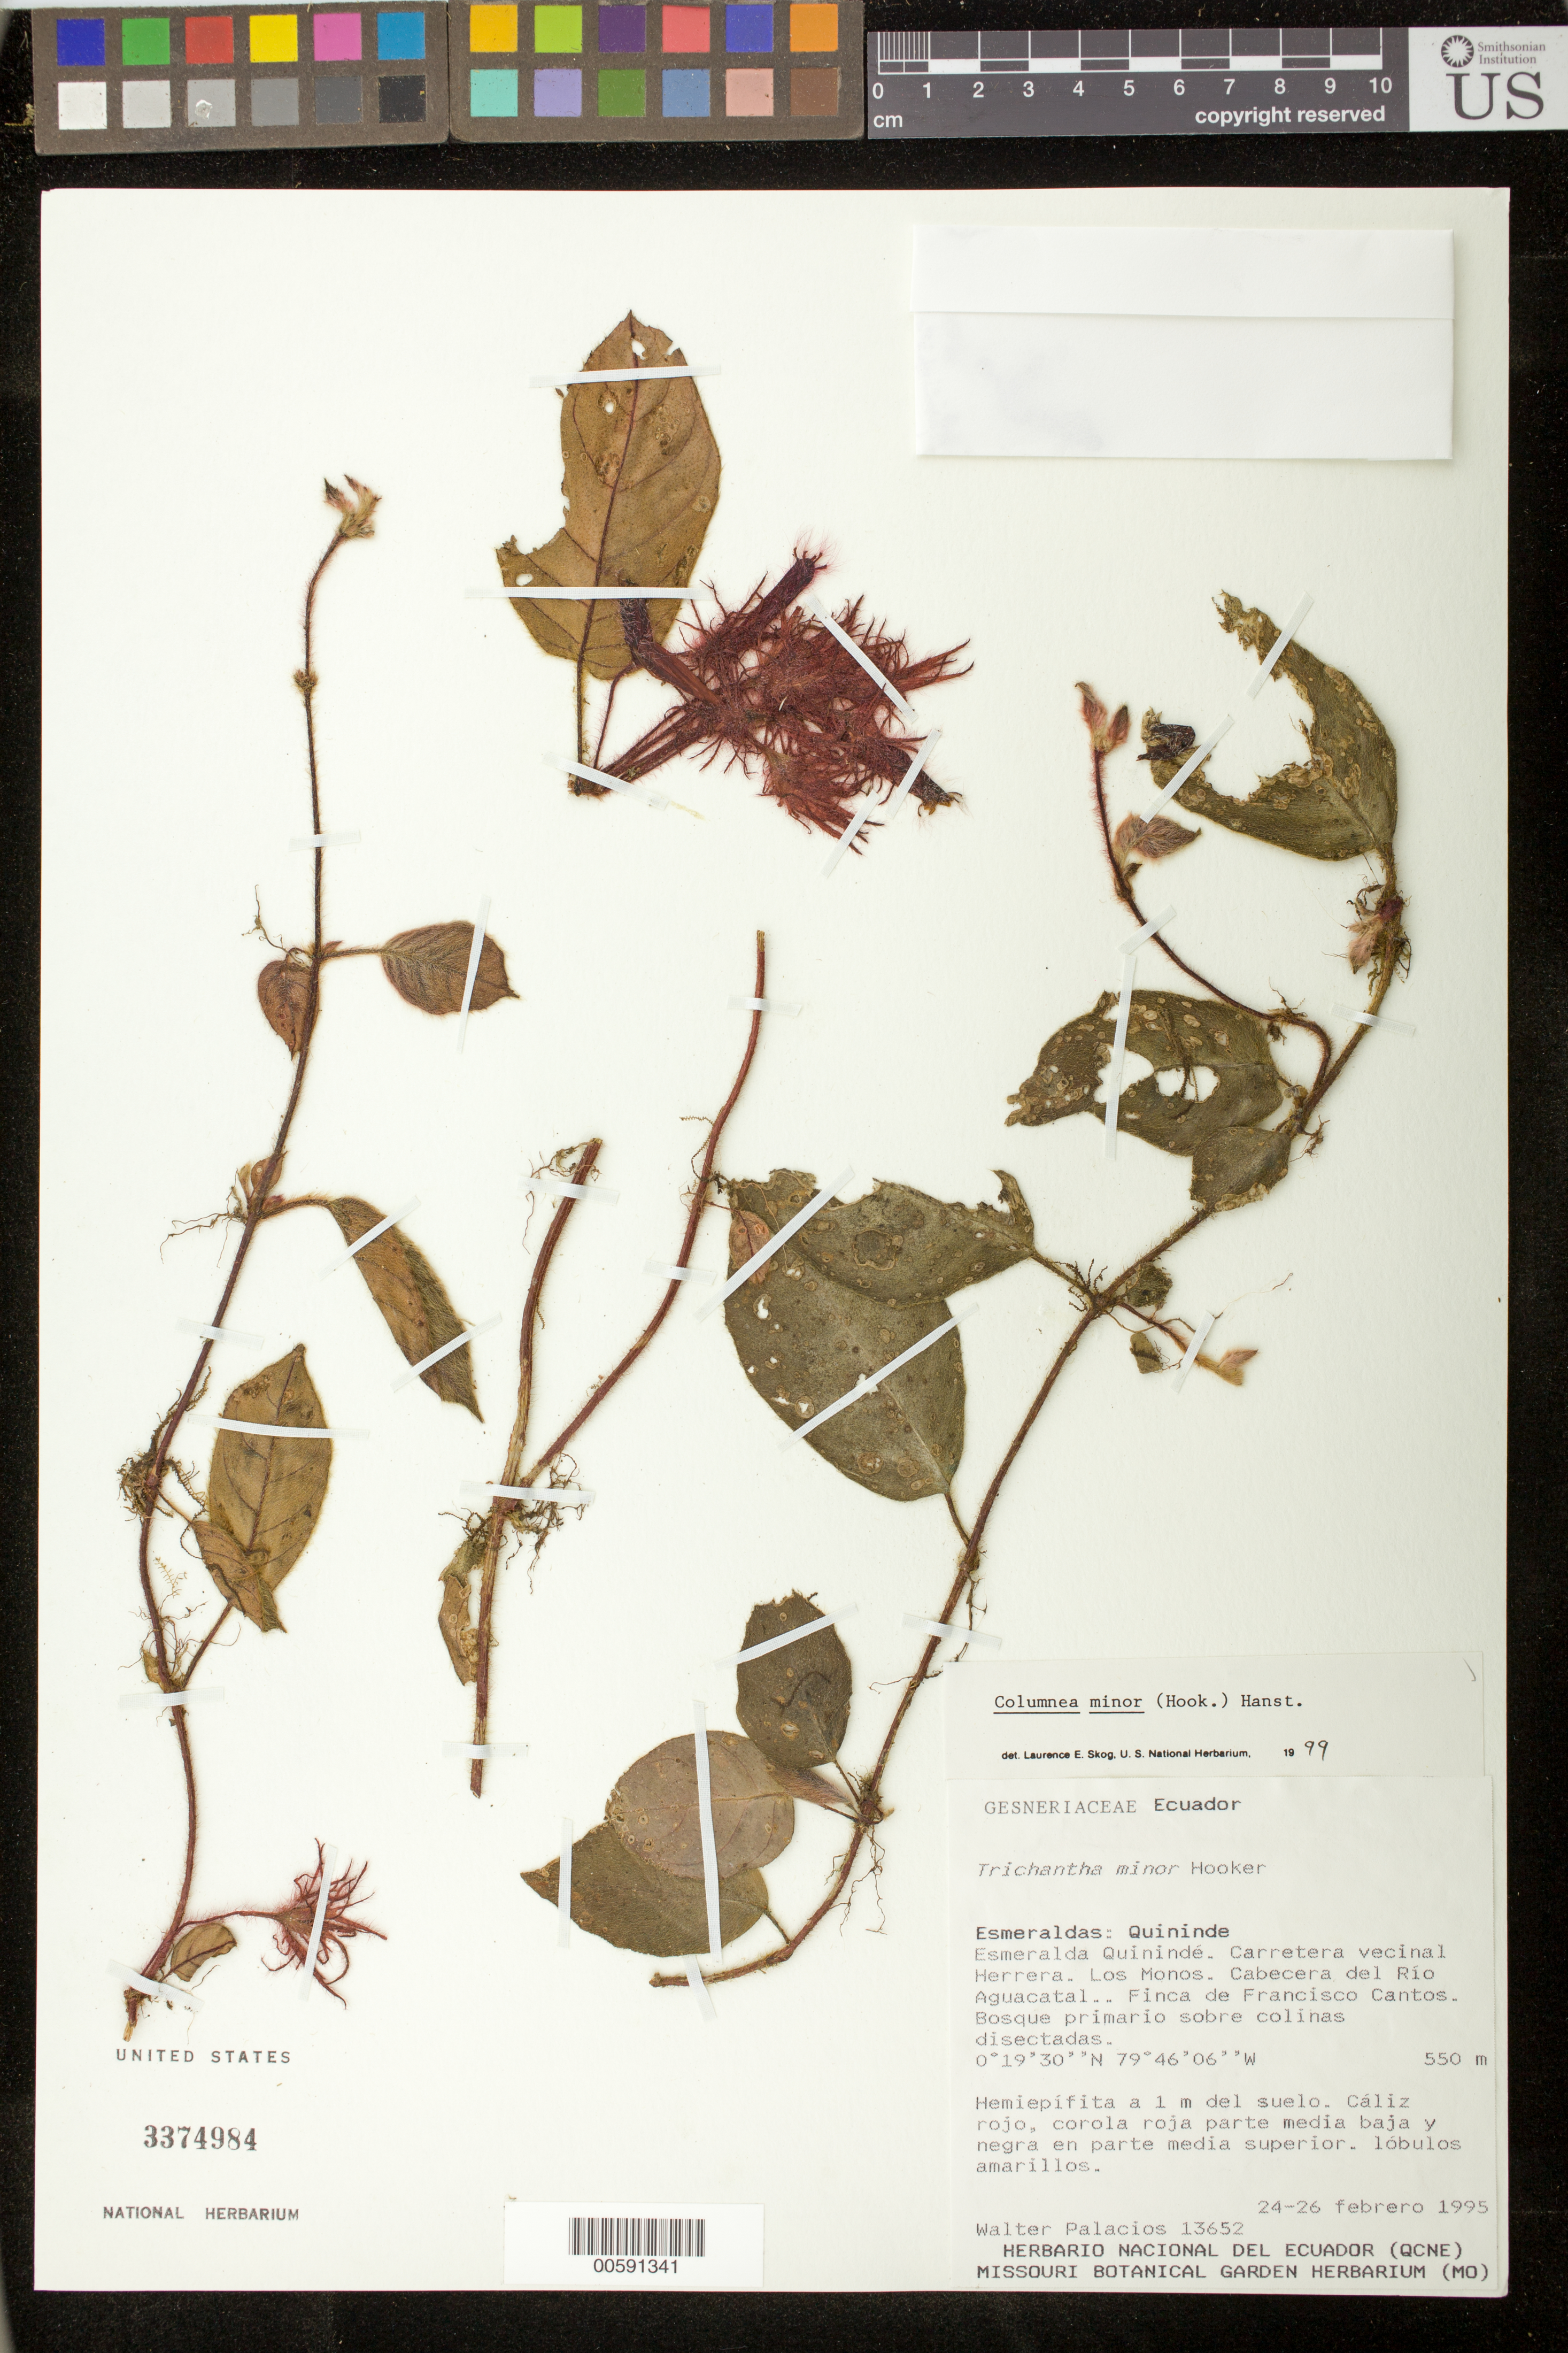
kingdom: Plantae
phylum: Tracheophyta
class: Magnoliopsida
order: Lamiales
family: Gesneriaceae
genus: Columnea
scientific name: Columnea minor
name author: (Hook.) Hanst.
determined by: Skog, Laurence E.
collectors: W. Palacios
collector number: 13652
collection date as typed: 24-26 Feb 1995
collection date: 1995-02-24/1995-02-26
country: Ecuador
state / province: Esmeraldas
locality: Esmeraldas Quinindé. Carretera vecinal Herrera - los Monos, Cabecera del Río Aguacatal, Finca de Francisco Cantos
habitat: Bosque primario sobre colinas disectadas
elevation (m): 550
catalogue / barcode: US 3374984